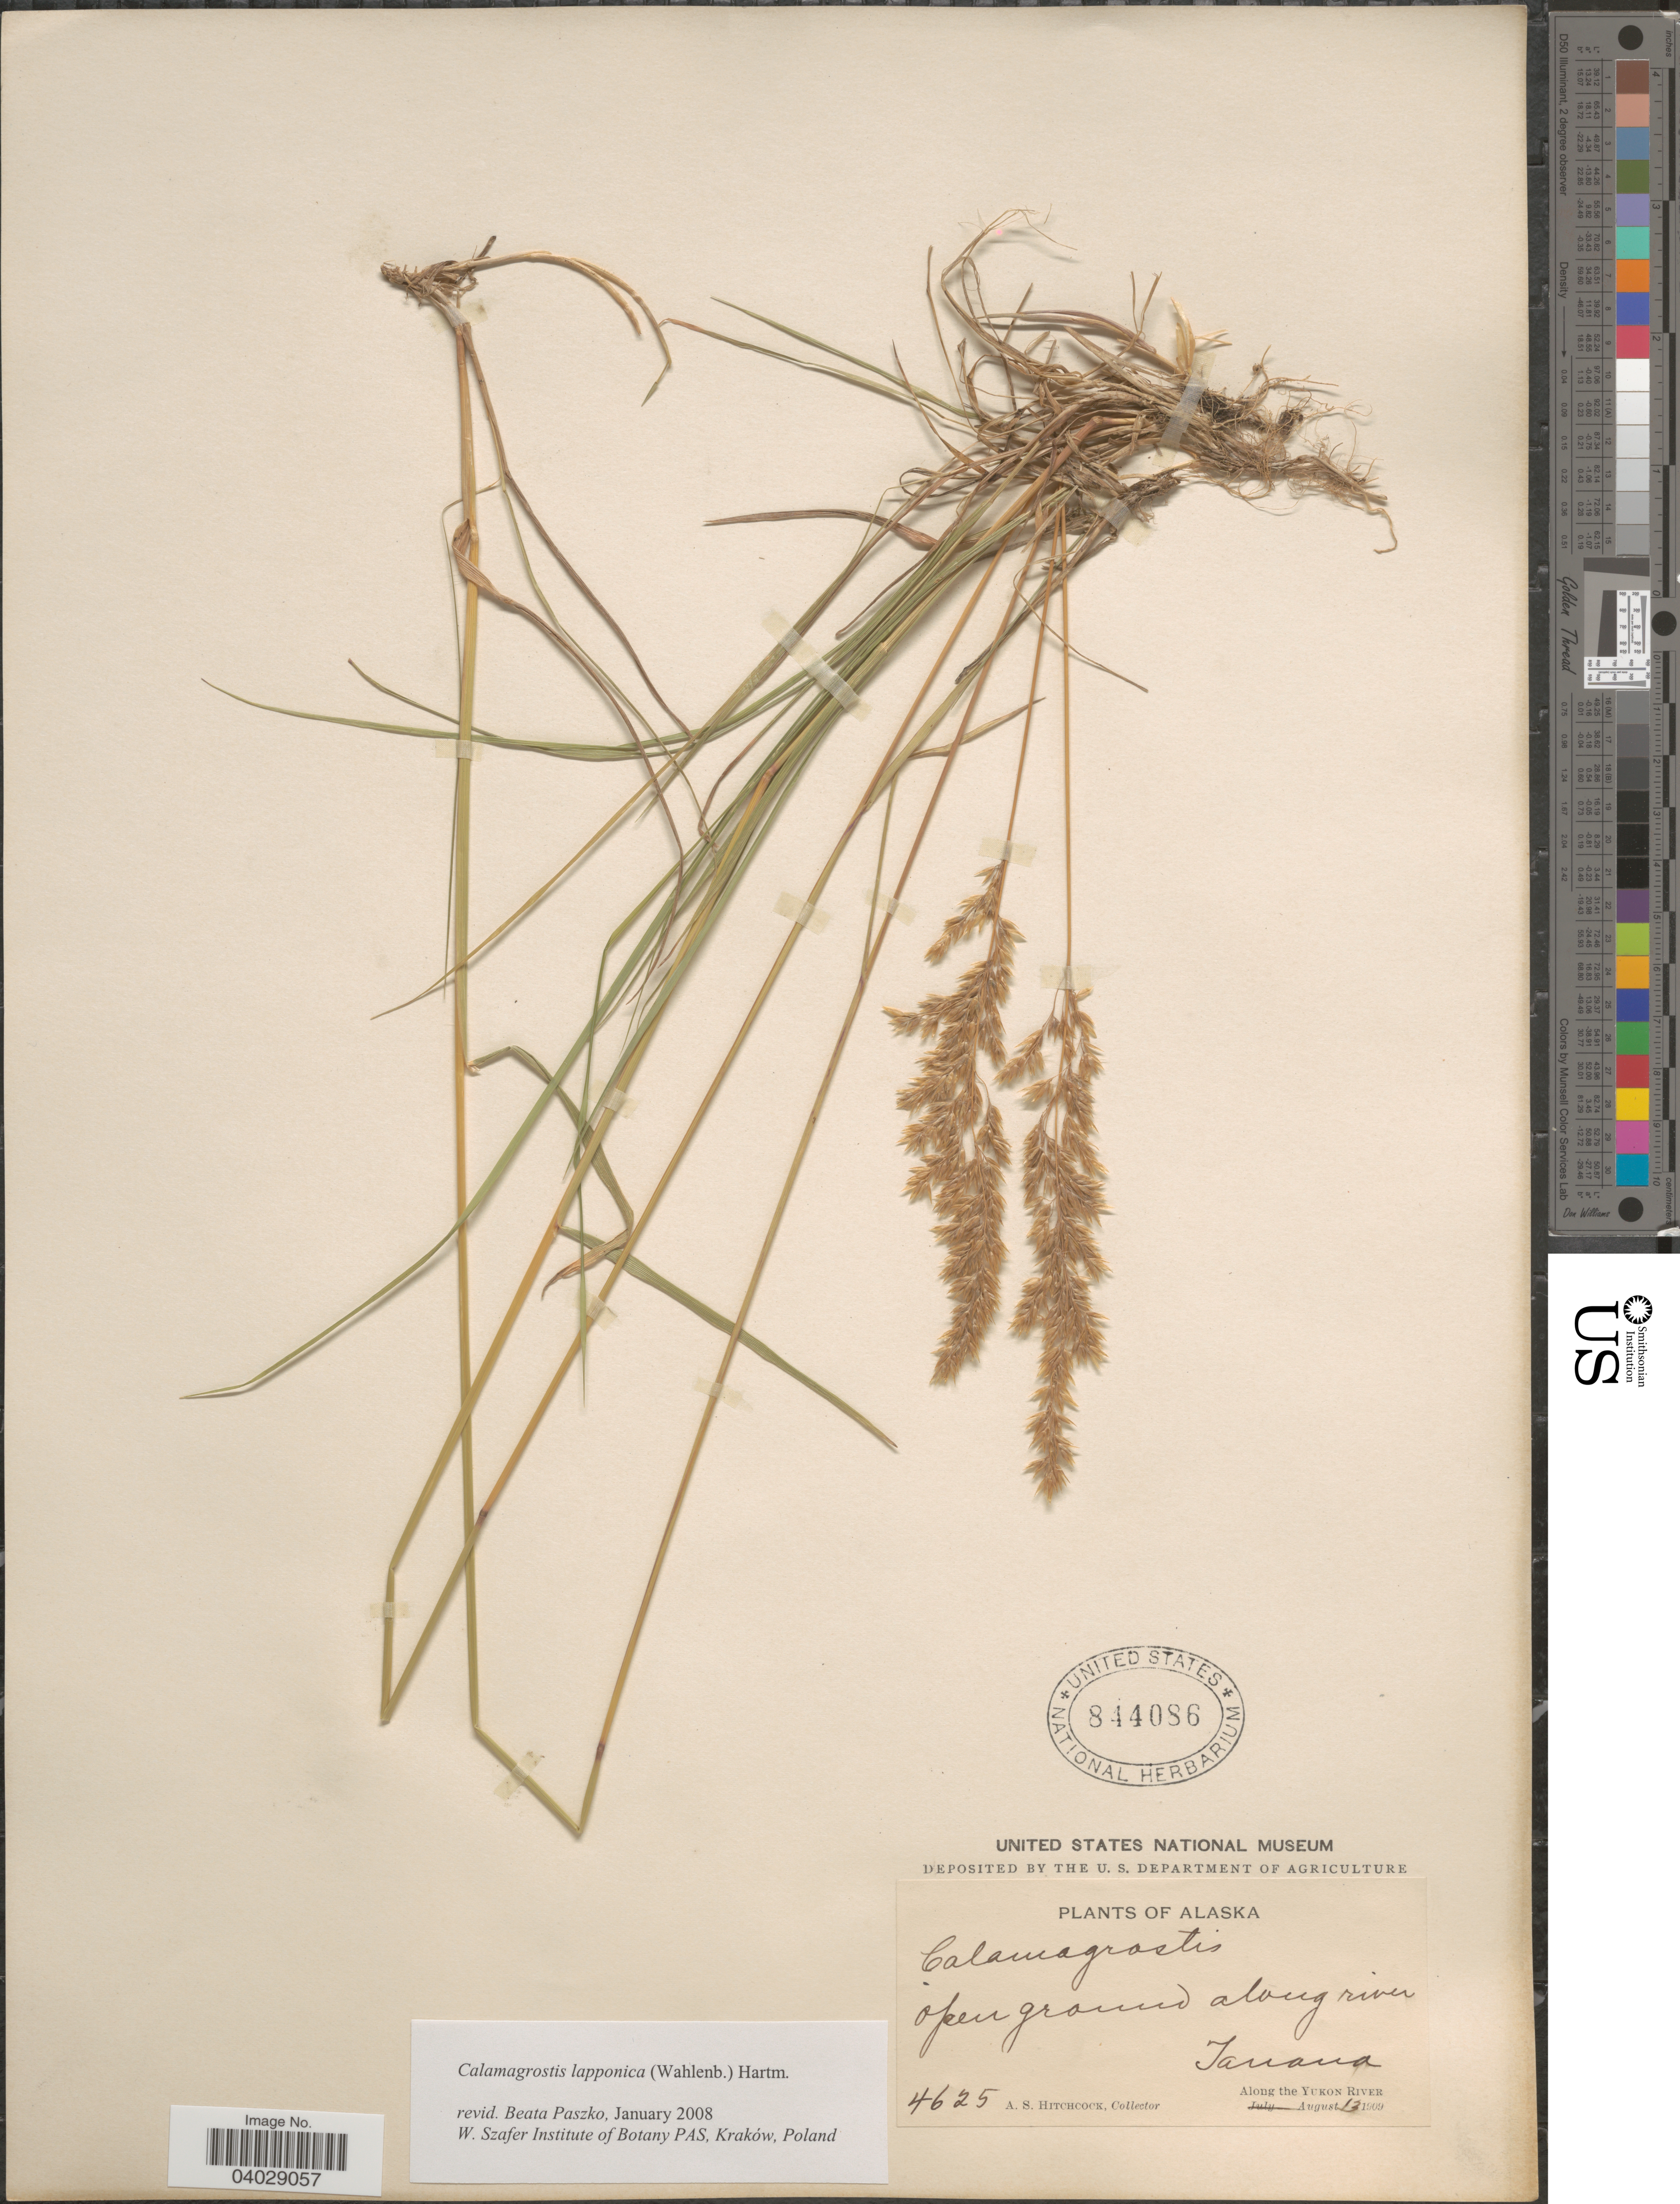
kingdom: Plantae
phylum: Tracheophyta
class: Liliopsida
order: Poales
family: Poaceae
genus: Calamagrostis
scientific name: Calamagrostis lapponica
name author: (Wahlenb.) Hartm.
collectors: A. S. Hitchcock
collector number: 4625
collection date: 1909-08-13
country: United States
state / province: Alaska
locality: Along river Tanana. Along the Yukon River.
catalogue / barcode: US 844086